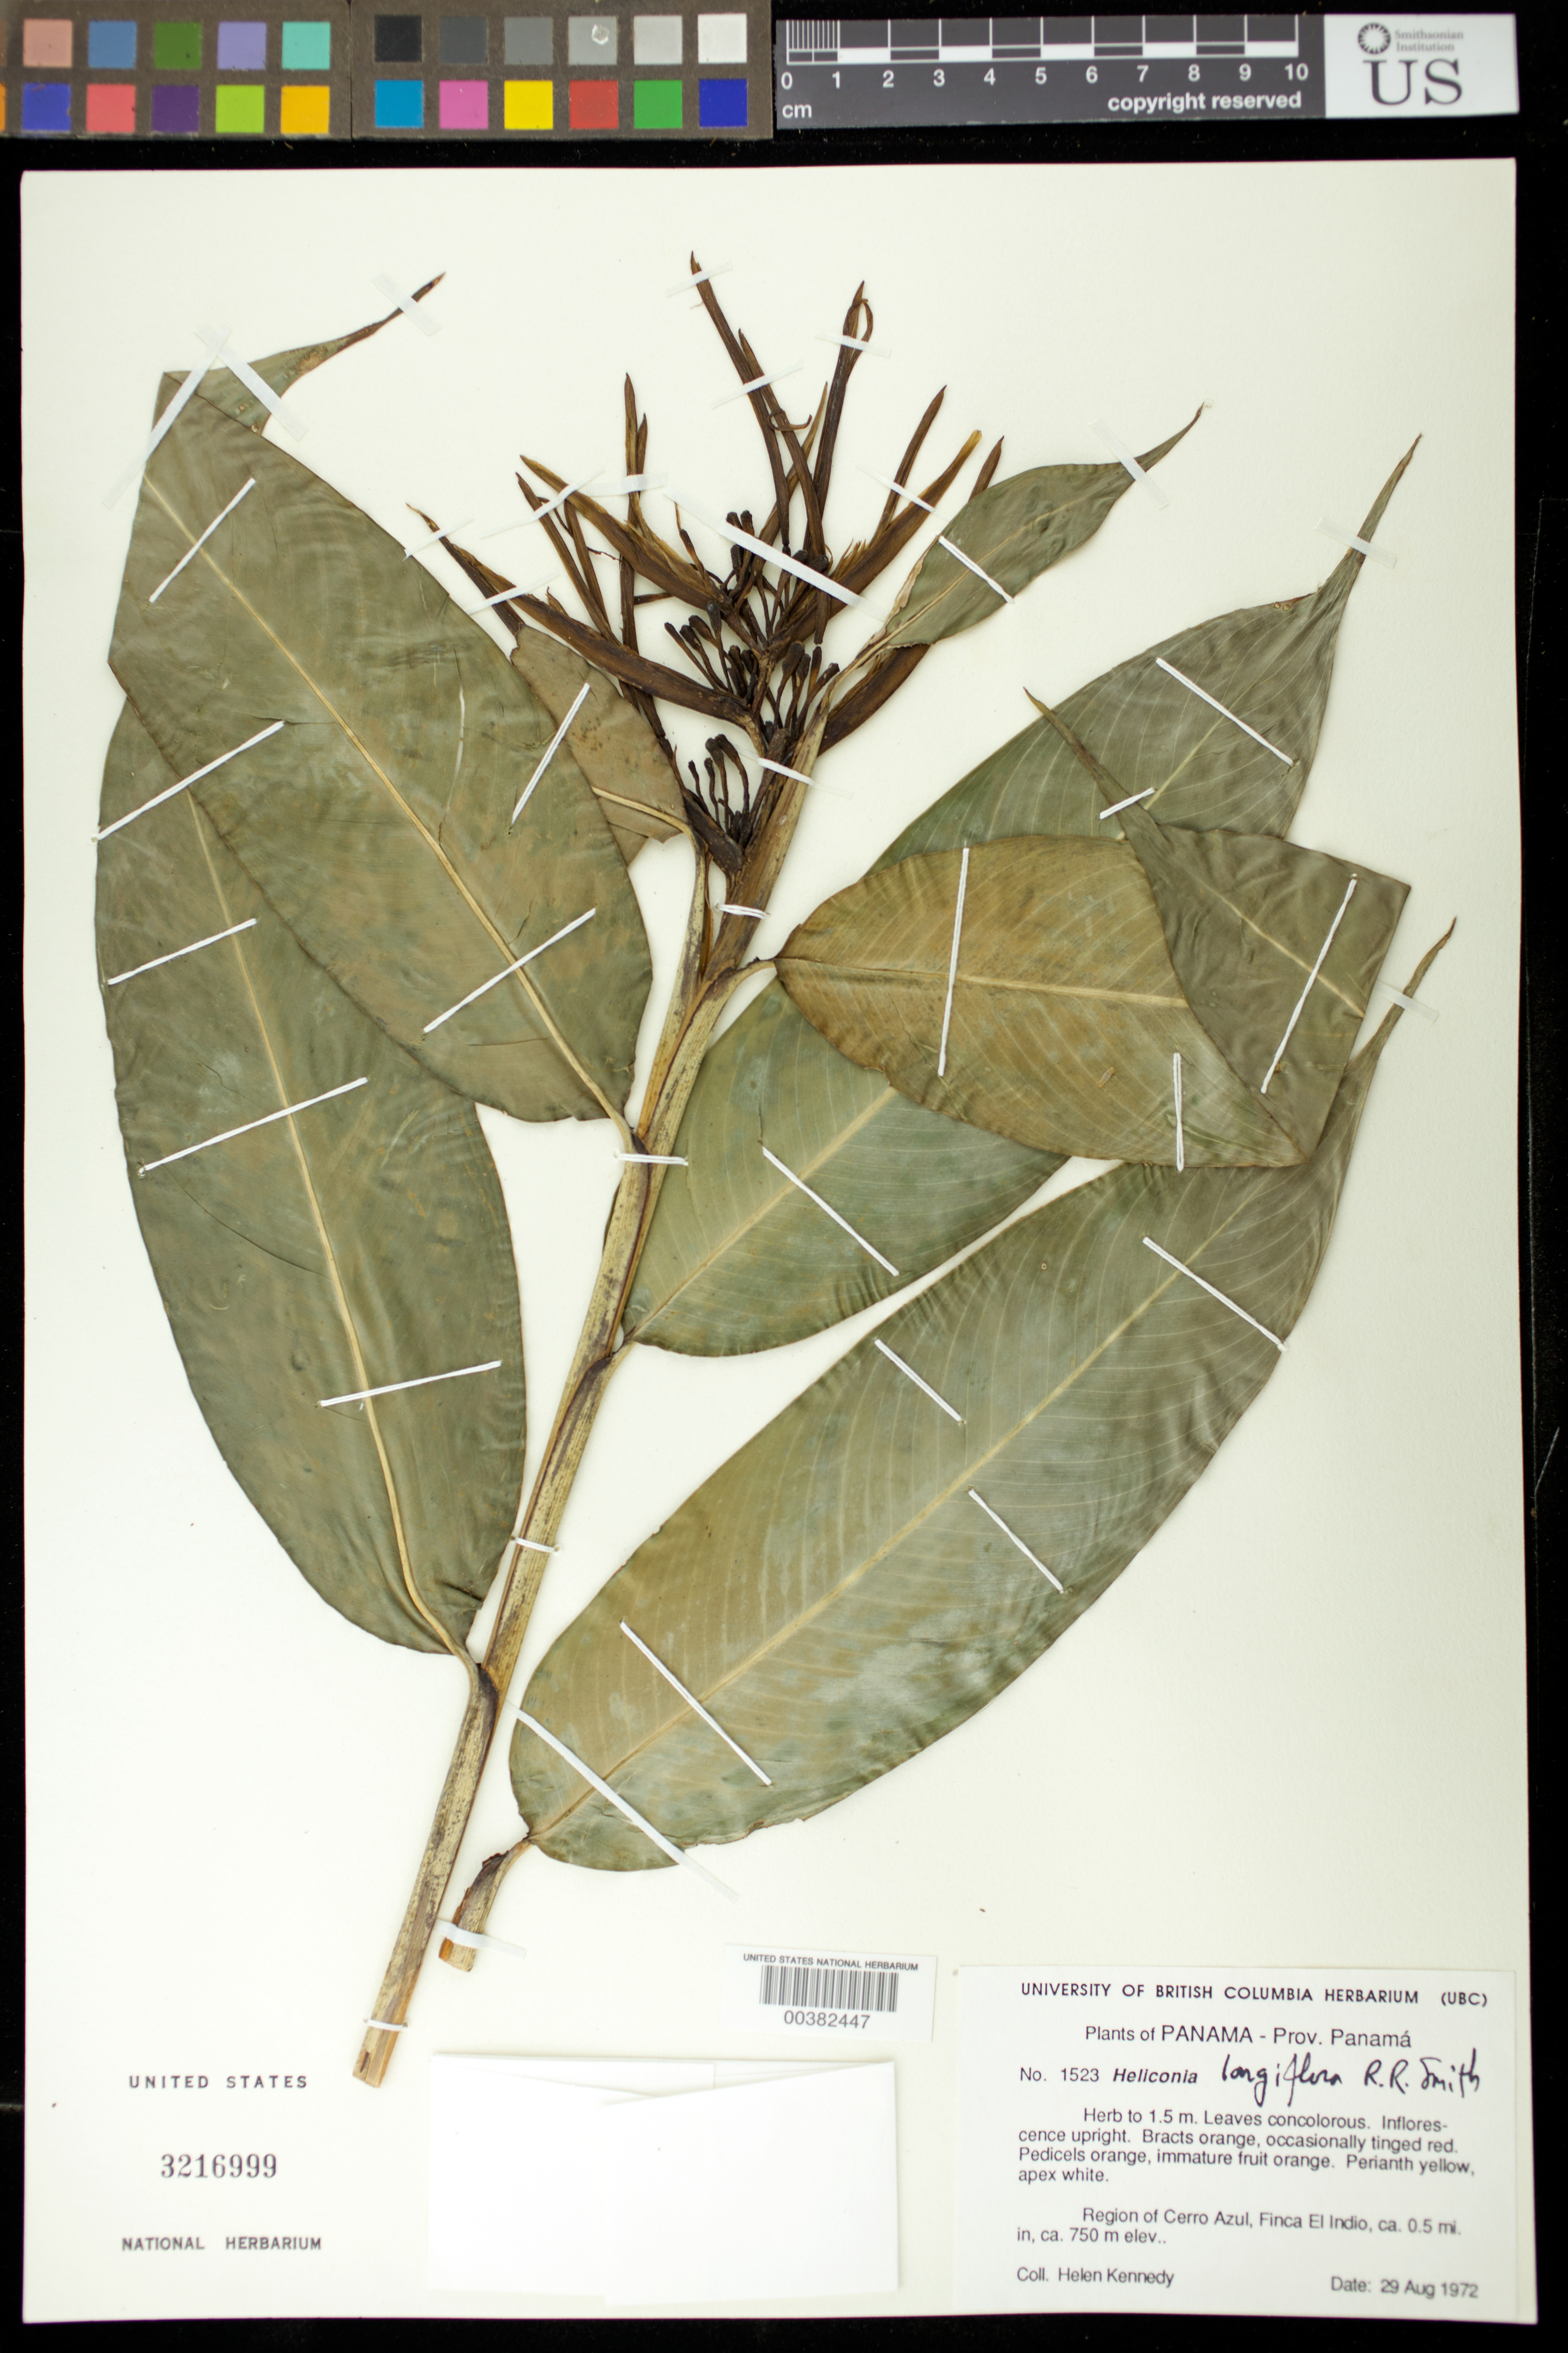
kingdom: Plantae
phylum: Tracheophyta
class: Liliopsida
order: Zingiberales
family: Heliconiaceae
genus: Heliconia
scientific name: Heliconia longiflora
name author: R.R. Sm.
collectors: H. Kennedy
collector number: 1523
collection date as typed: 29 Aug 1972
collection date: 1972-08-29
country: Panama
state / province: Panamá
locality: Region of Cerro Azul, Finca el Indio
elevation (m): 750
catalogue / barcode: US 3216999